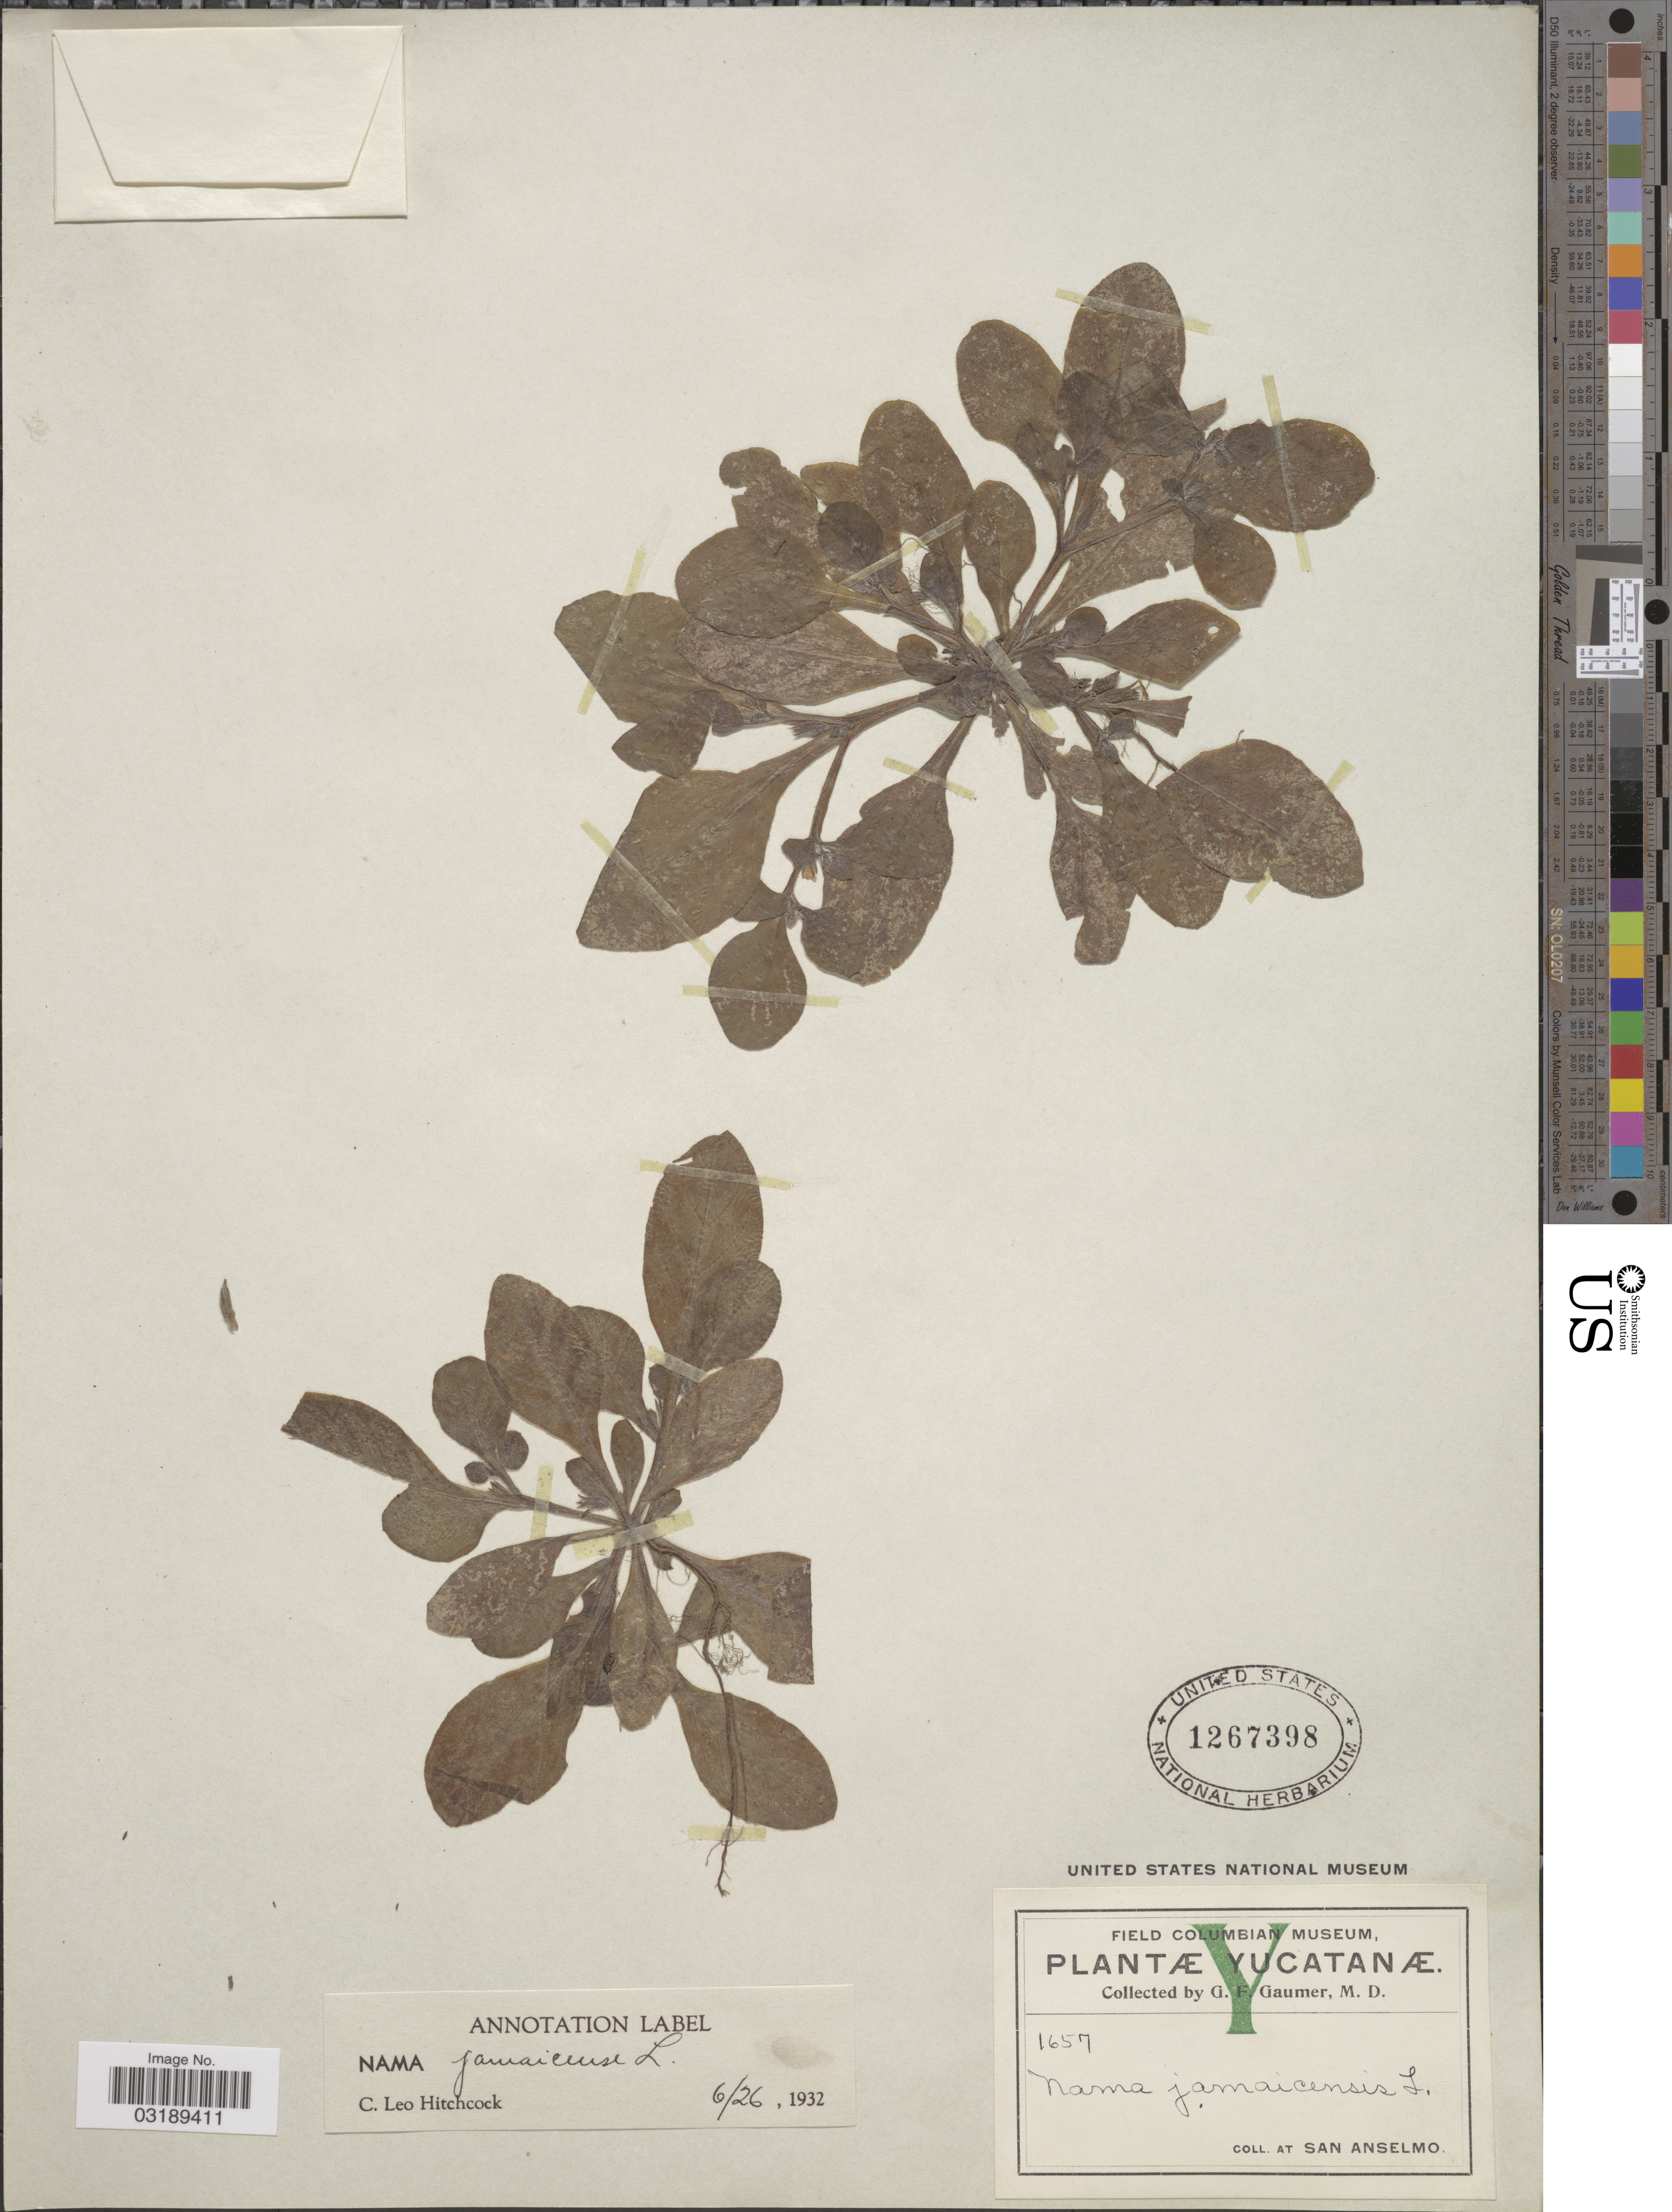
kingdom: Plantae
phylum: Tracheophyta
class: Magnoliopsida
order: Boraginales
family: Namaceae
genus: Nama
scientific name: Nama jamaicensis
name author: L.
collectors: G. F. Gaumer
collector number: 1657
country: Mexico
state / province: Yucatán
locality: At San Anselmo.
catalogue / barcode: US 1267398